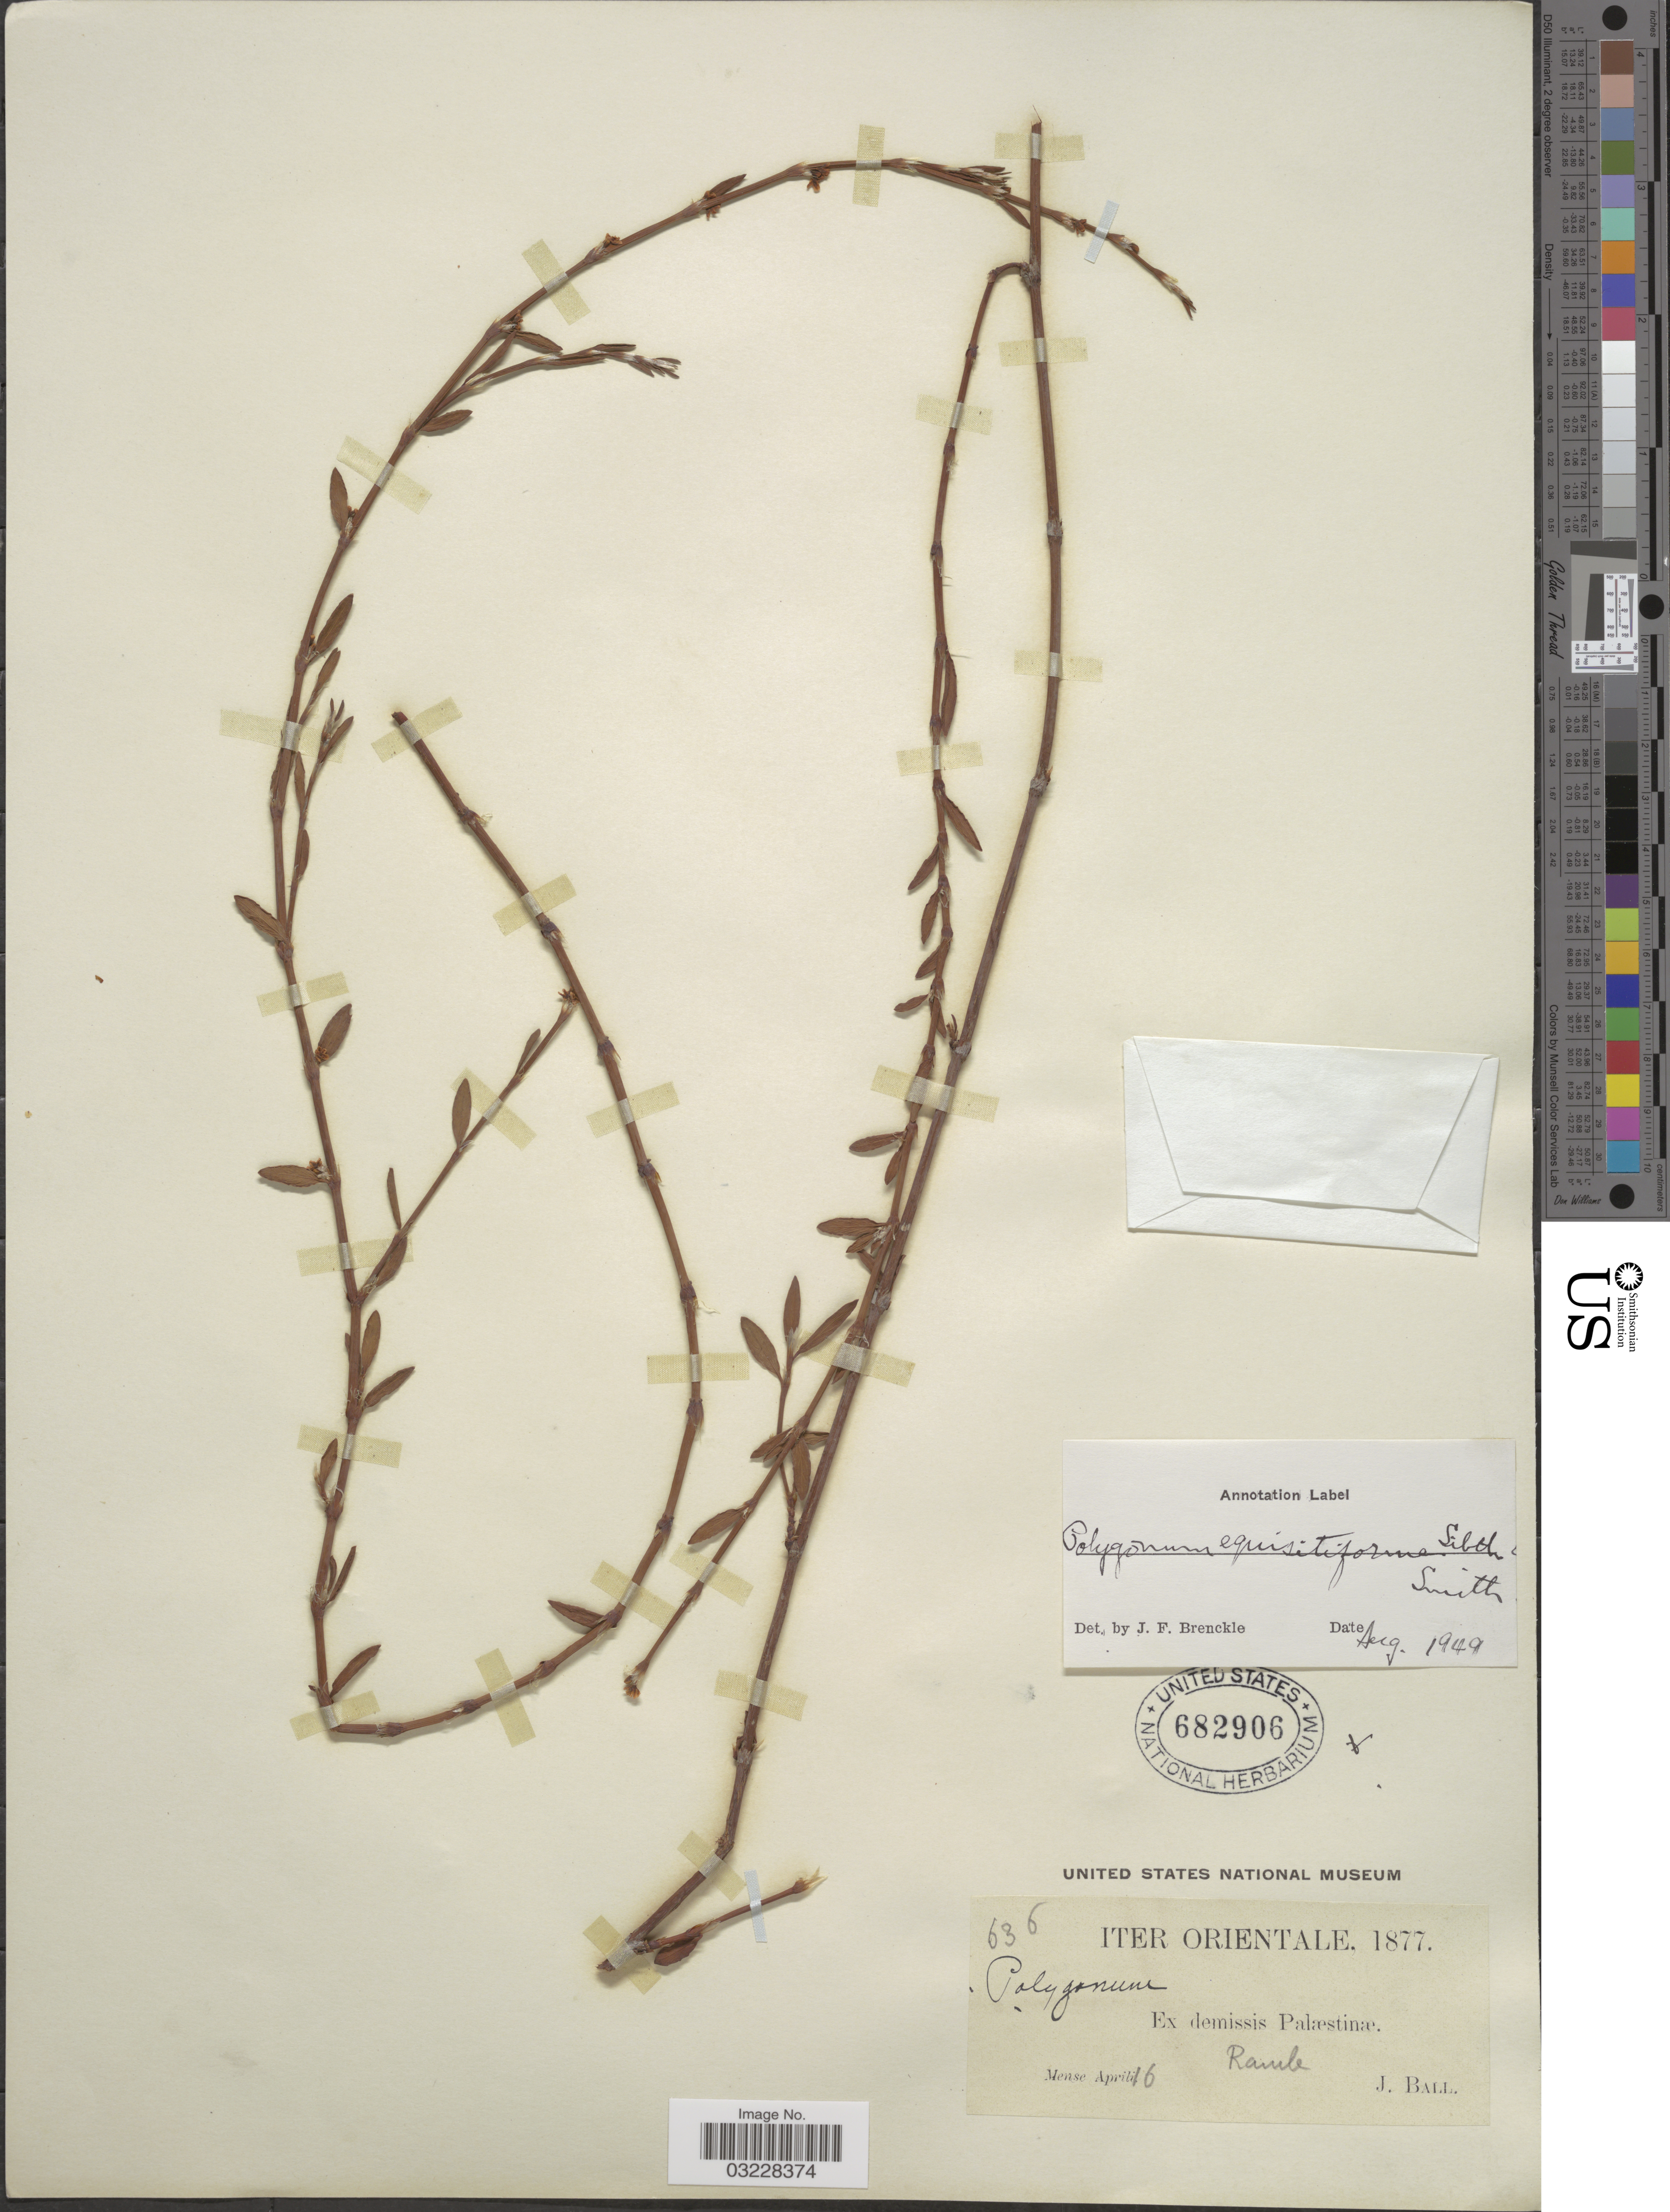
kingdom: Plantae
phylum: Tracheophyta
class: Magnoliopsida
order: Caryophyllales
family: Polygonaceae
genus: Polygonum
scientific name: Polygonum equisetiforme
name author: Sm.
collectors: J. Ball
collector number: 636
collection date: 1877-04-16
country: Israel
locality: Ex demissis Palæstinæ. Ramb.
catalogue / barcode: US 682906